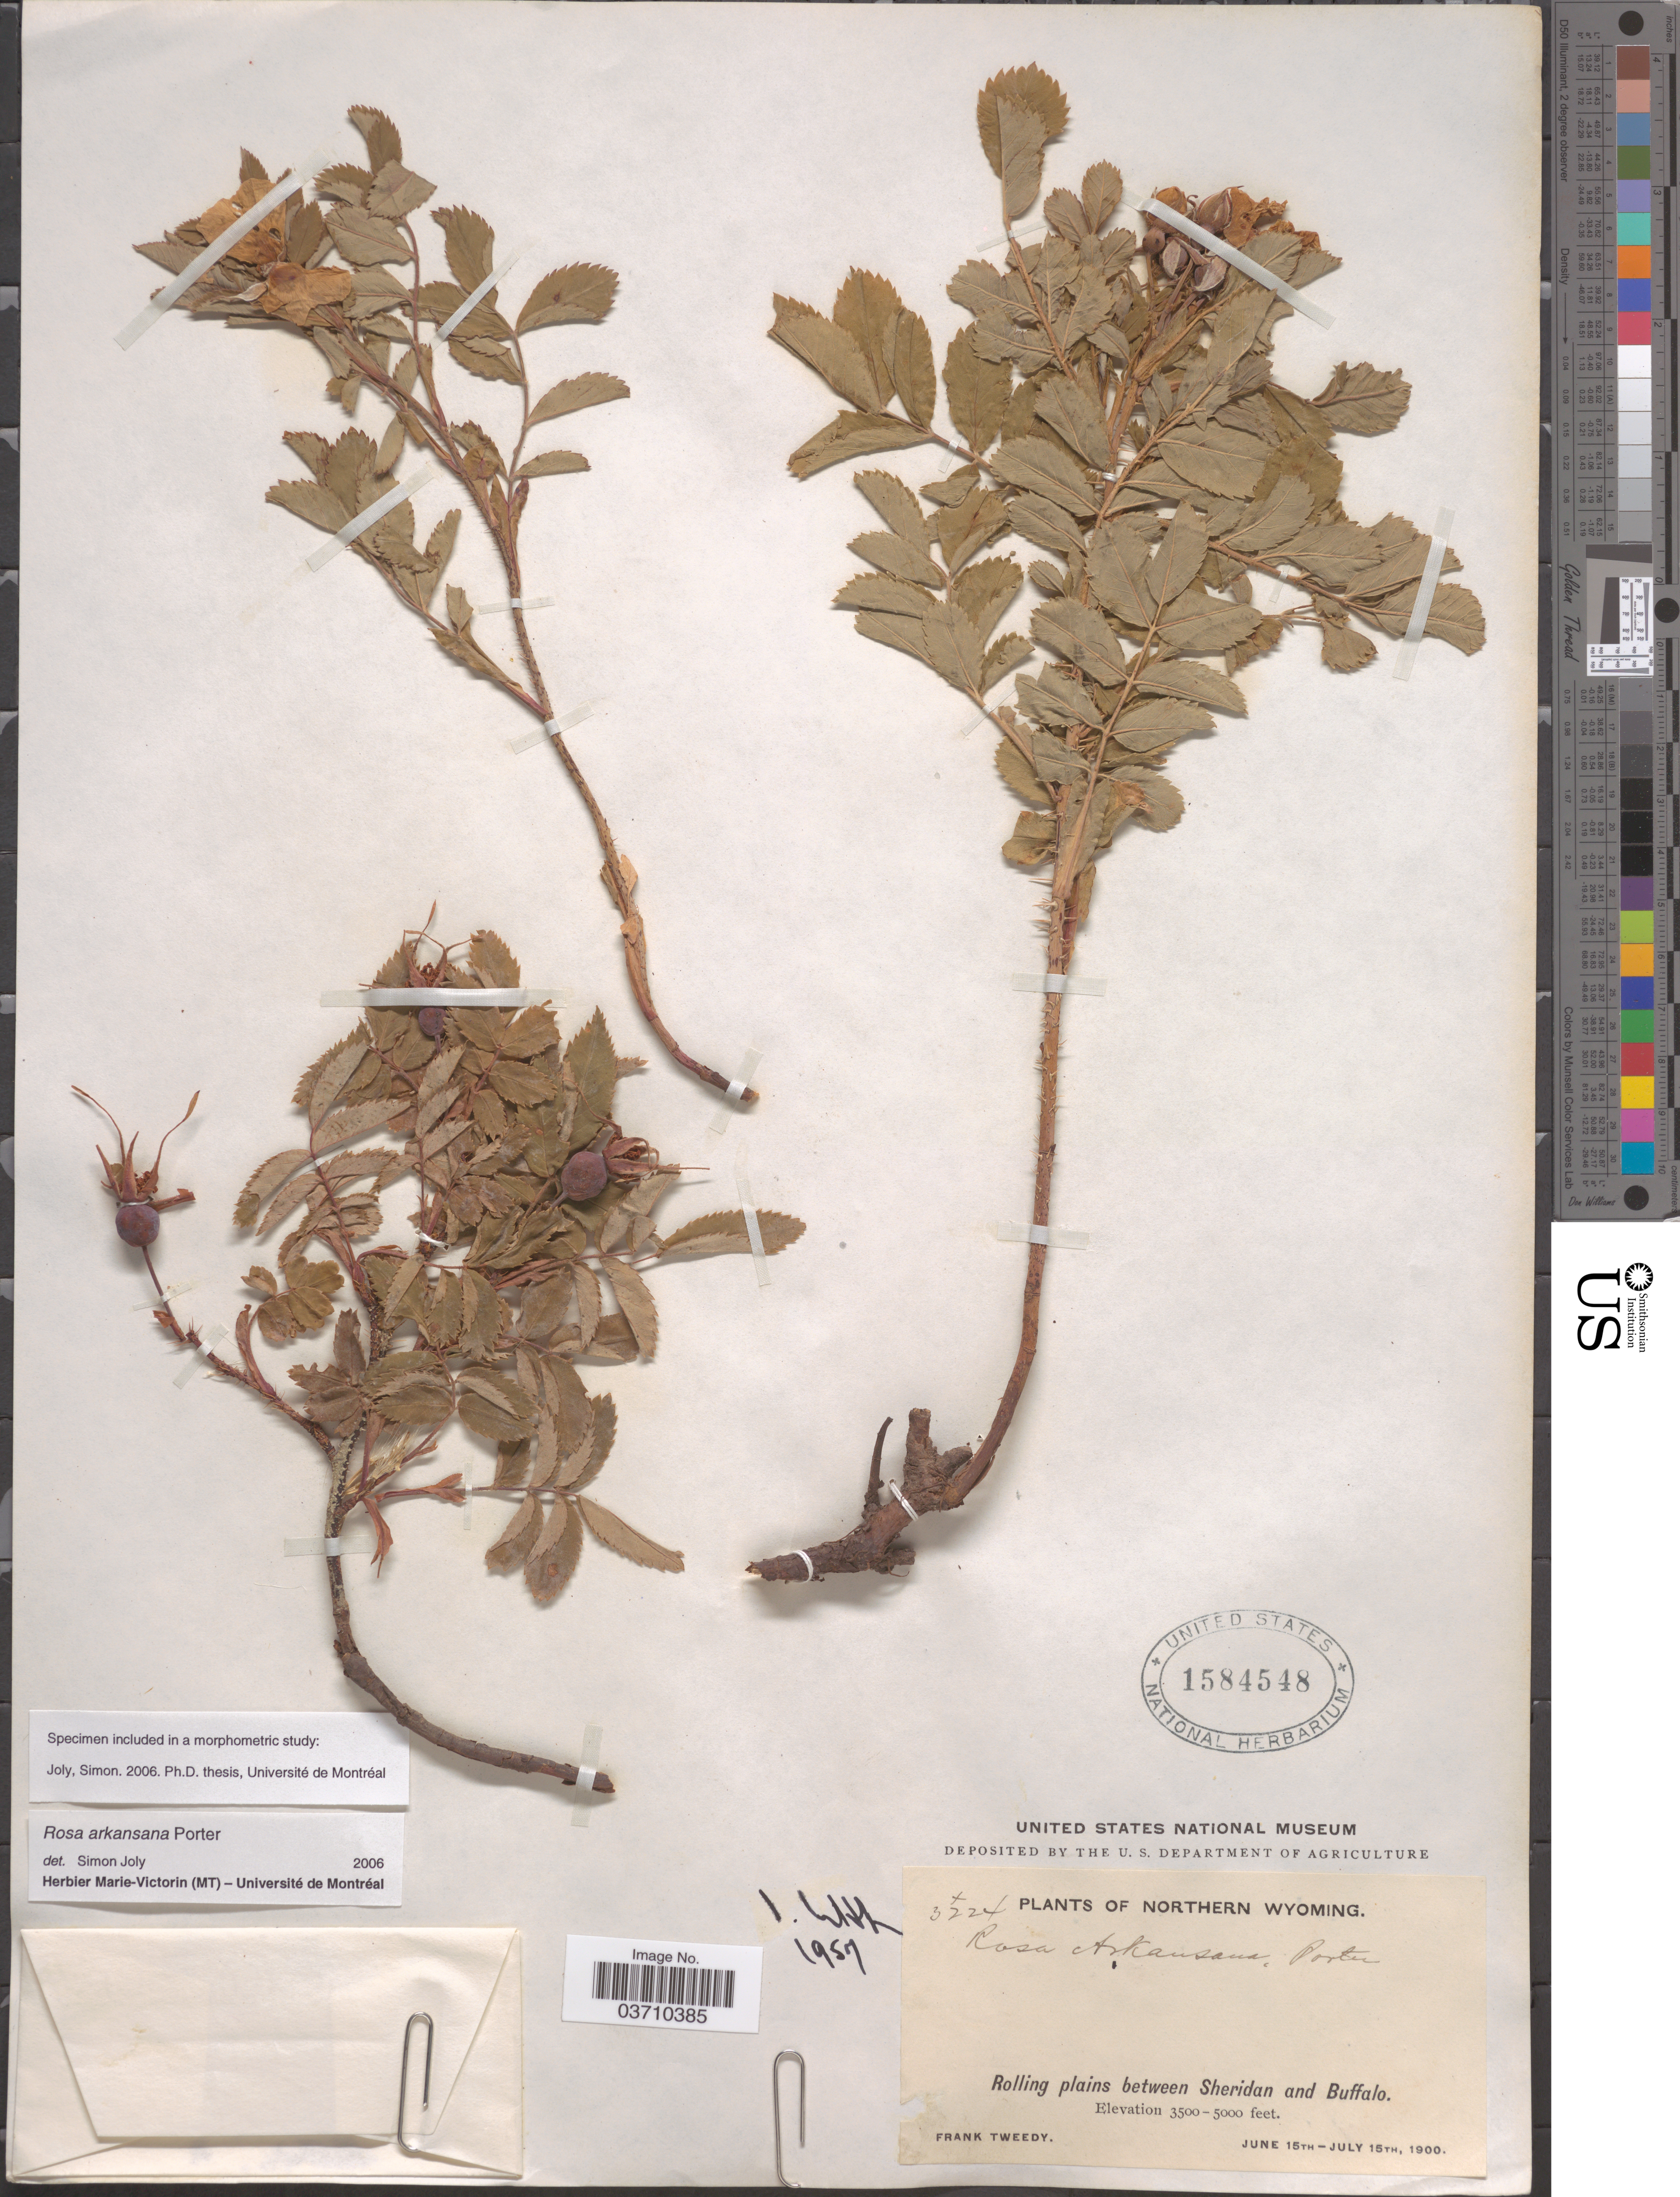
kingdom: Plantae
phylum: Tracheophyta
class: Magnoliopsida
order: Rosales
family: Rosaceae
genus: Rosa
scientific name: Rosa arkansana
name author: Porter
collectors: F. Tweedy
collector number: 3224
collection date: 1900-06-15/1900-07-15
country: United States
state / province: Wyoming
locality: Northern Wyoming. Rolling plains between Sheridan and Buffalo.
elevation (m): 1067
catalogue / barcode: US 1584548